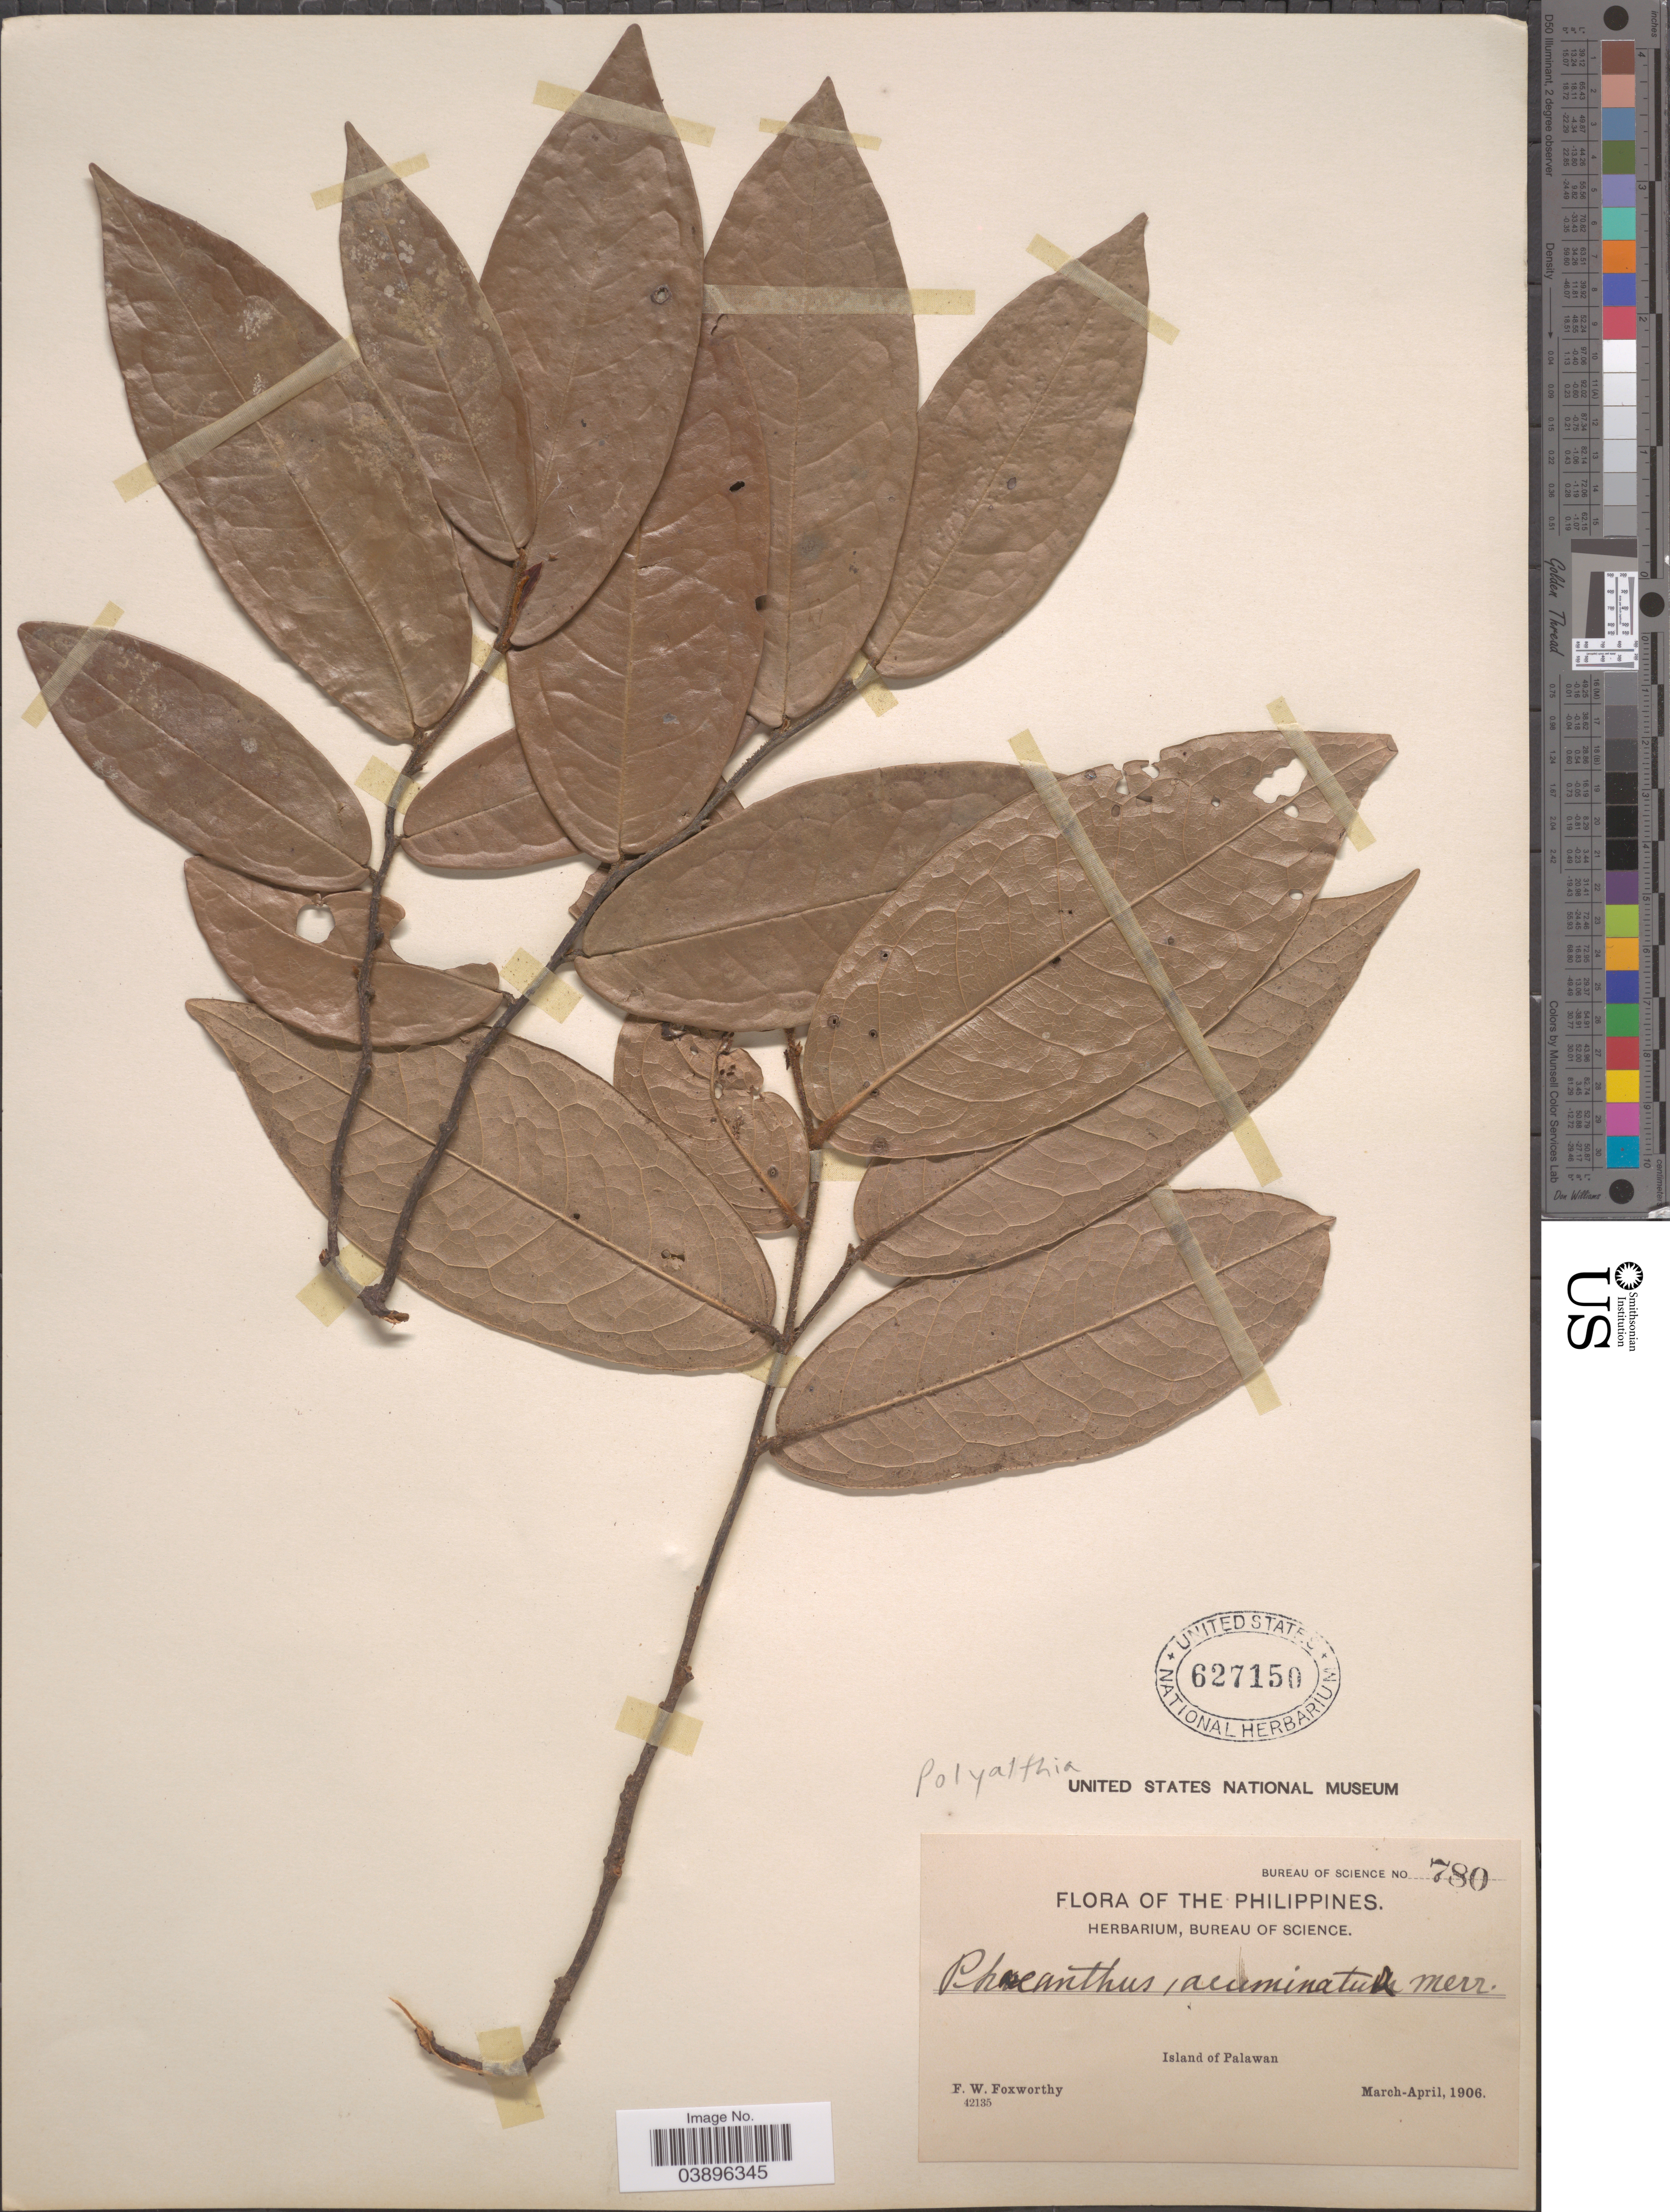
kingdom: Plantae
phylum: Tracheophyta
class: Magnoliopsida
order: Magnoliales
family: Annonaceae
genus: Polyalthia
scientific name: Polyalthia sp.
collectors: F. W. Foxworthy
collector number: Bureau of Science 780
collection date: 1906-03/1906-04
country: Philippines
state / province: Mimaropa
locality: Island of Palawan.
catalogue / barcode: US 627150